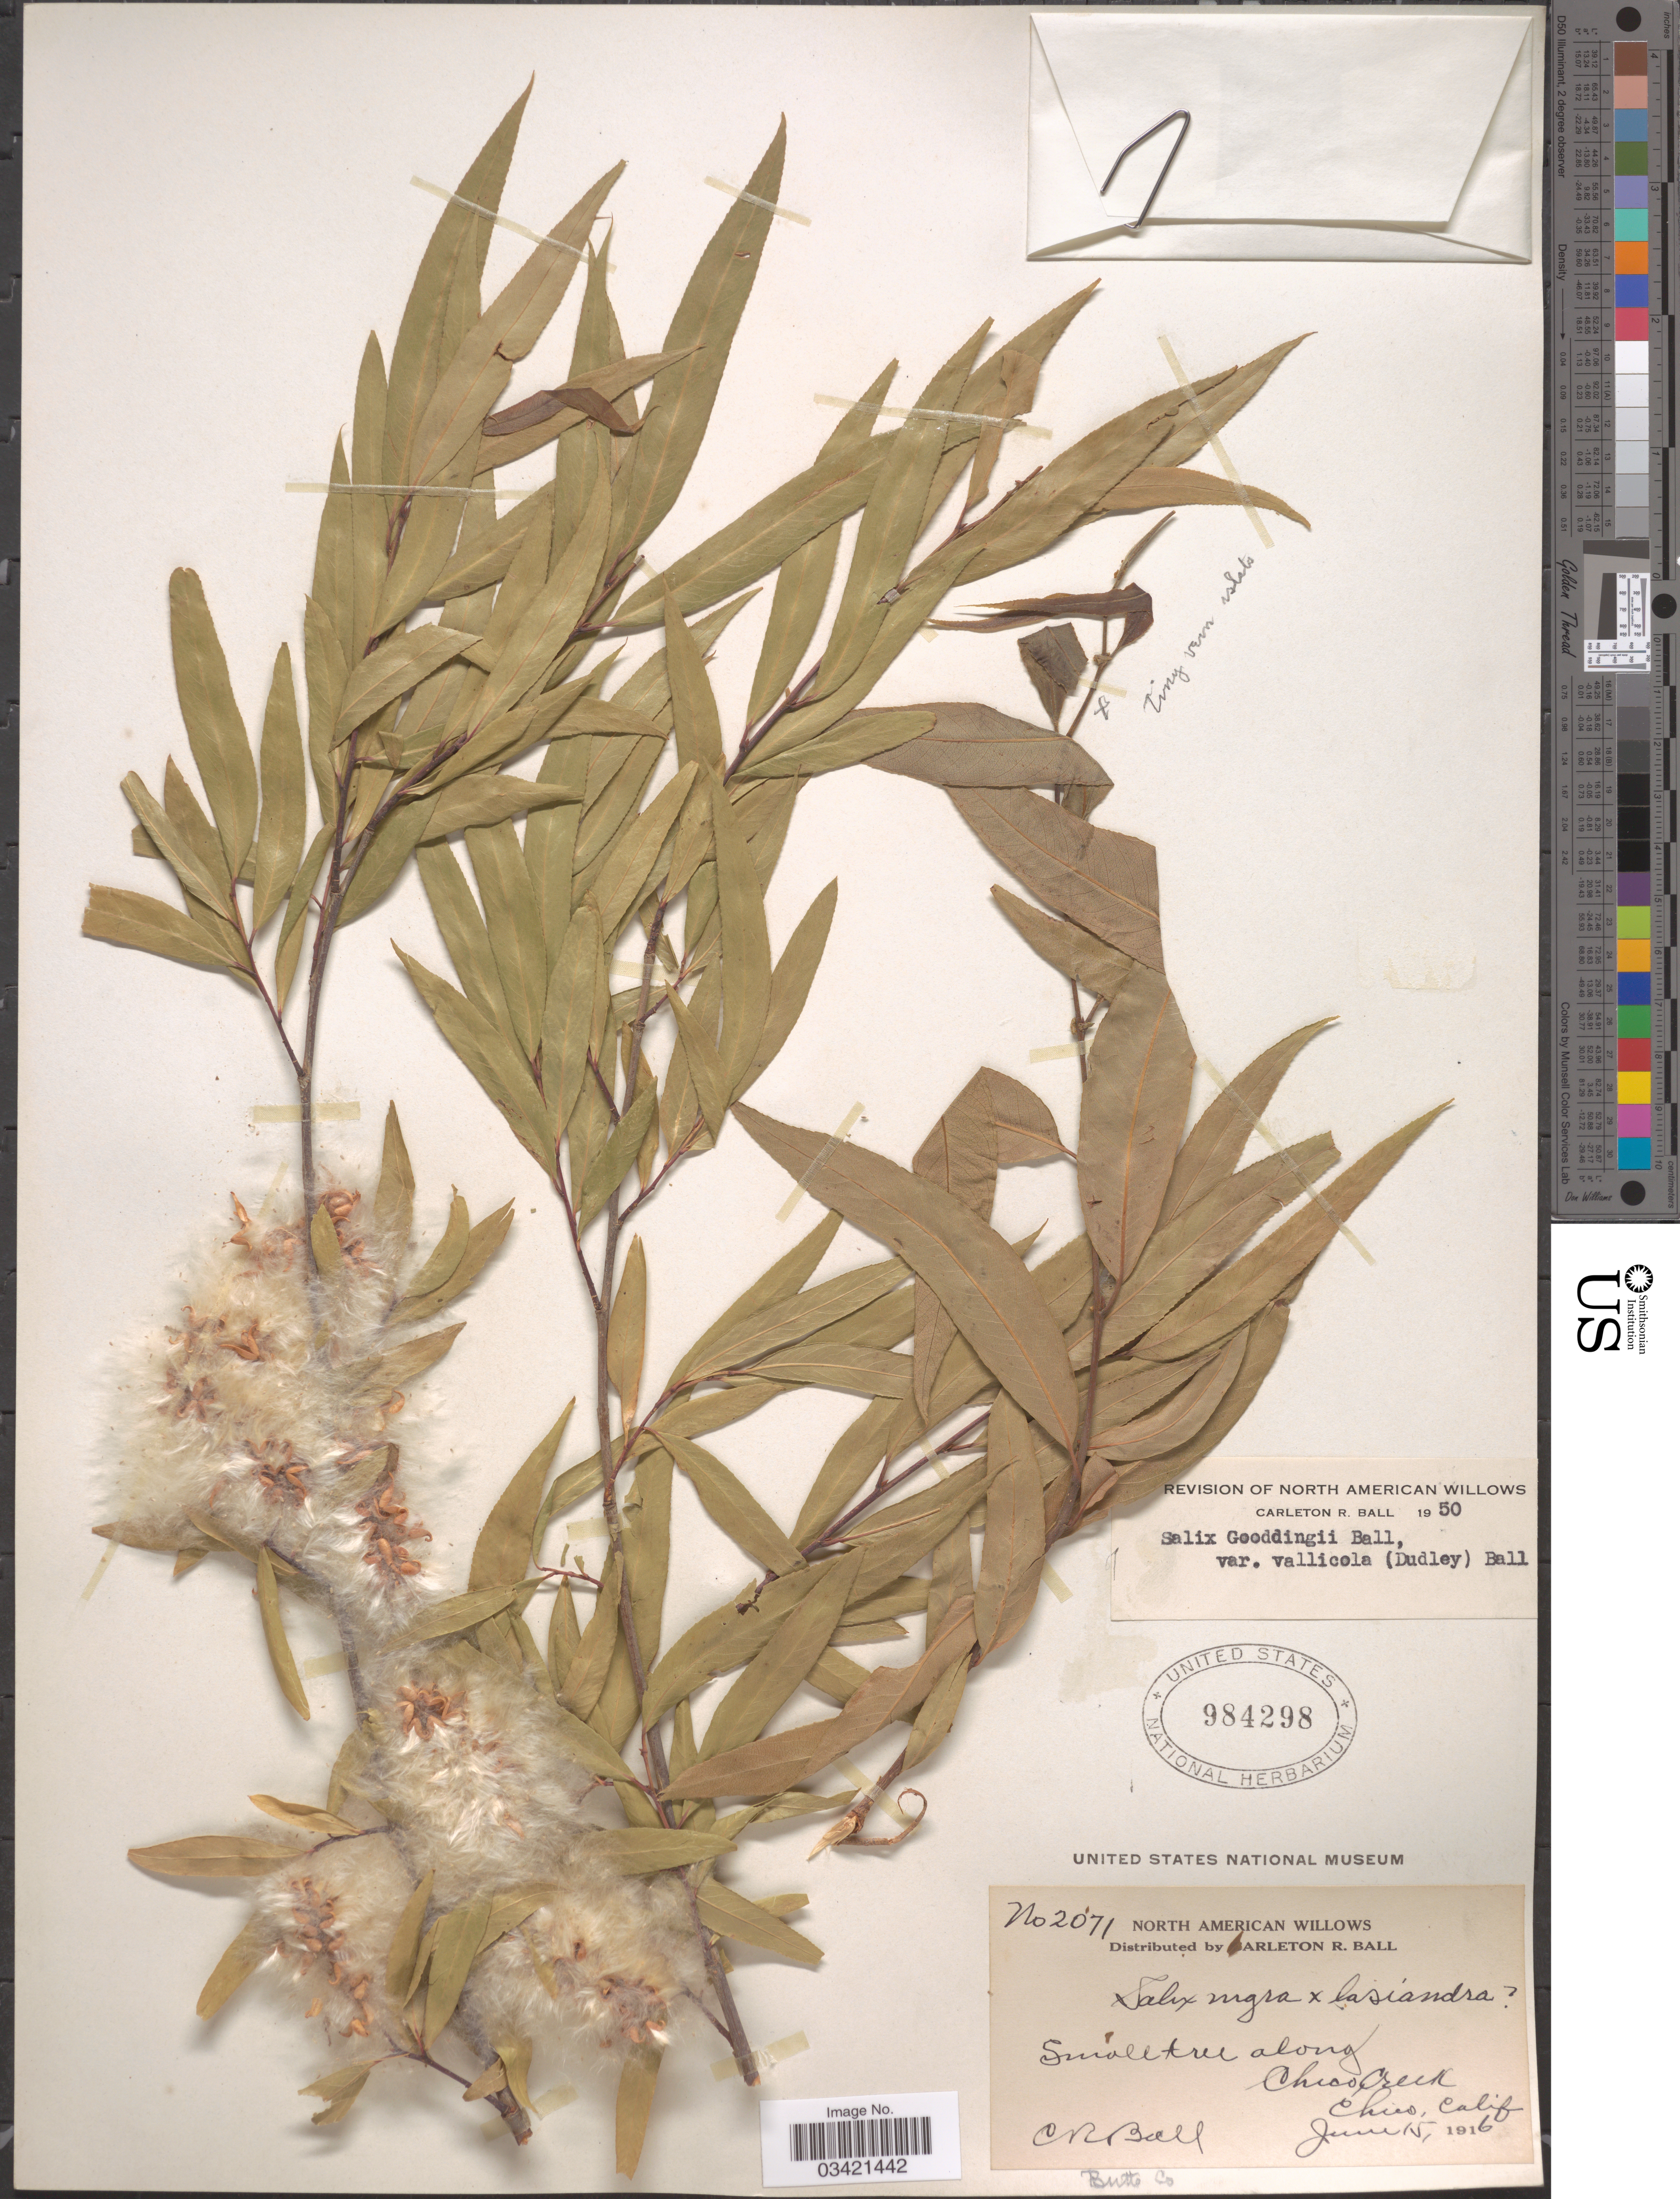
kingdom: Plantae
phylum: Tracheophyta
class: Magnoliopsida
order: Malpighiales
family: Salicaceae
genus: Salix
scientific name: Salix gooddingii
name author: C.R. Ball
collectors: C. R. Ball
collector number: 2071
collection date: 1916-06-15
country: United States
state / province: California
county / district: Butte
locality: Small tree along Chico Creek. Chico. Butte Co.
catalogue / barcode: US 984298